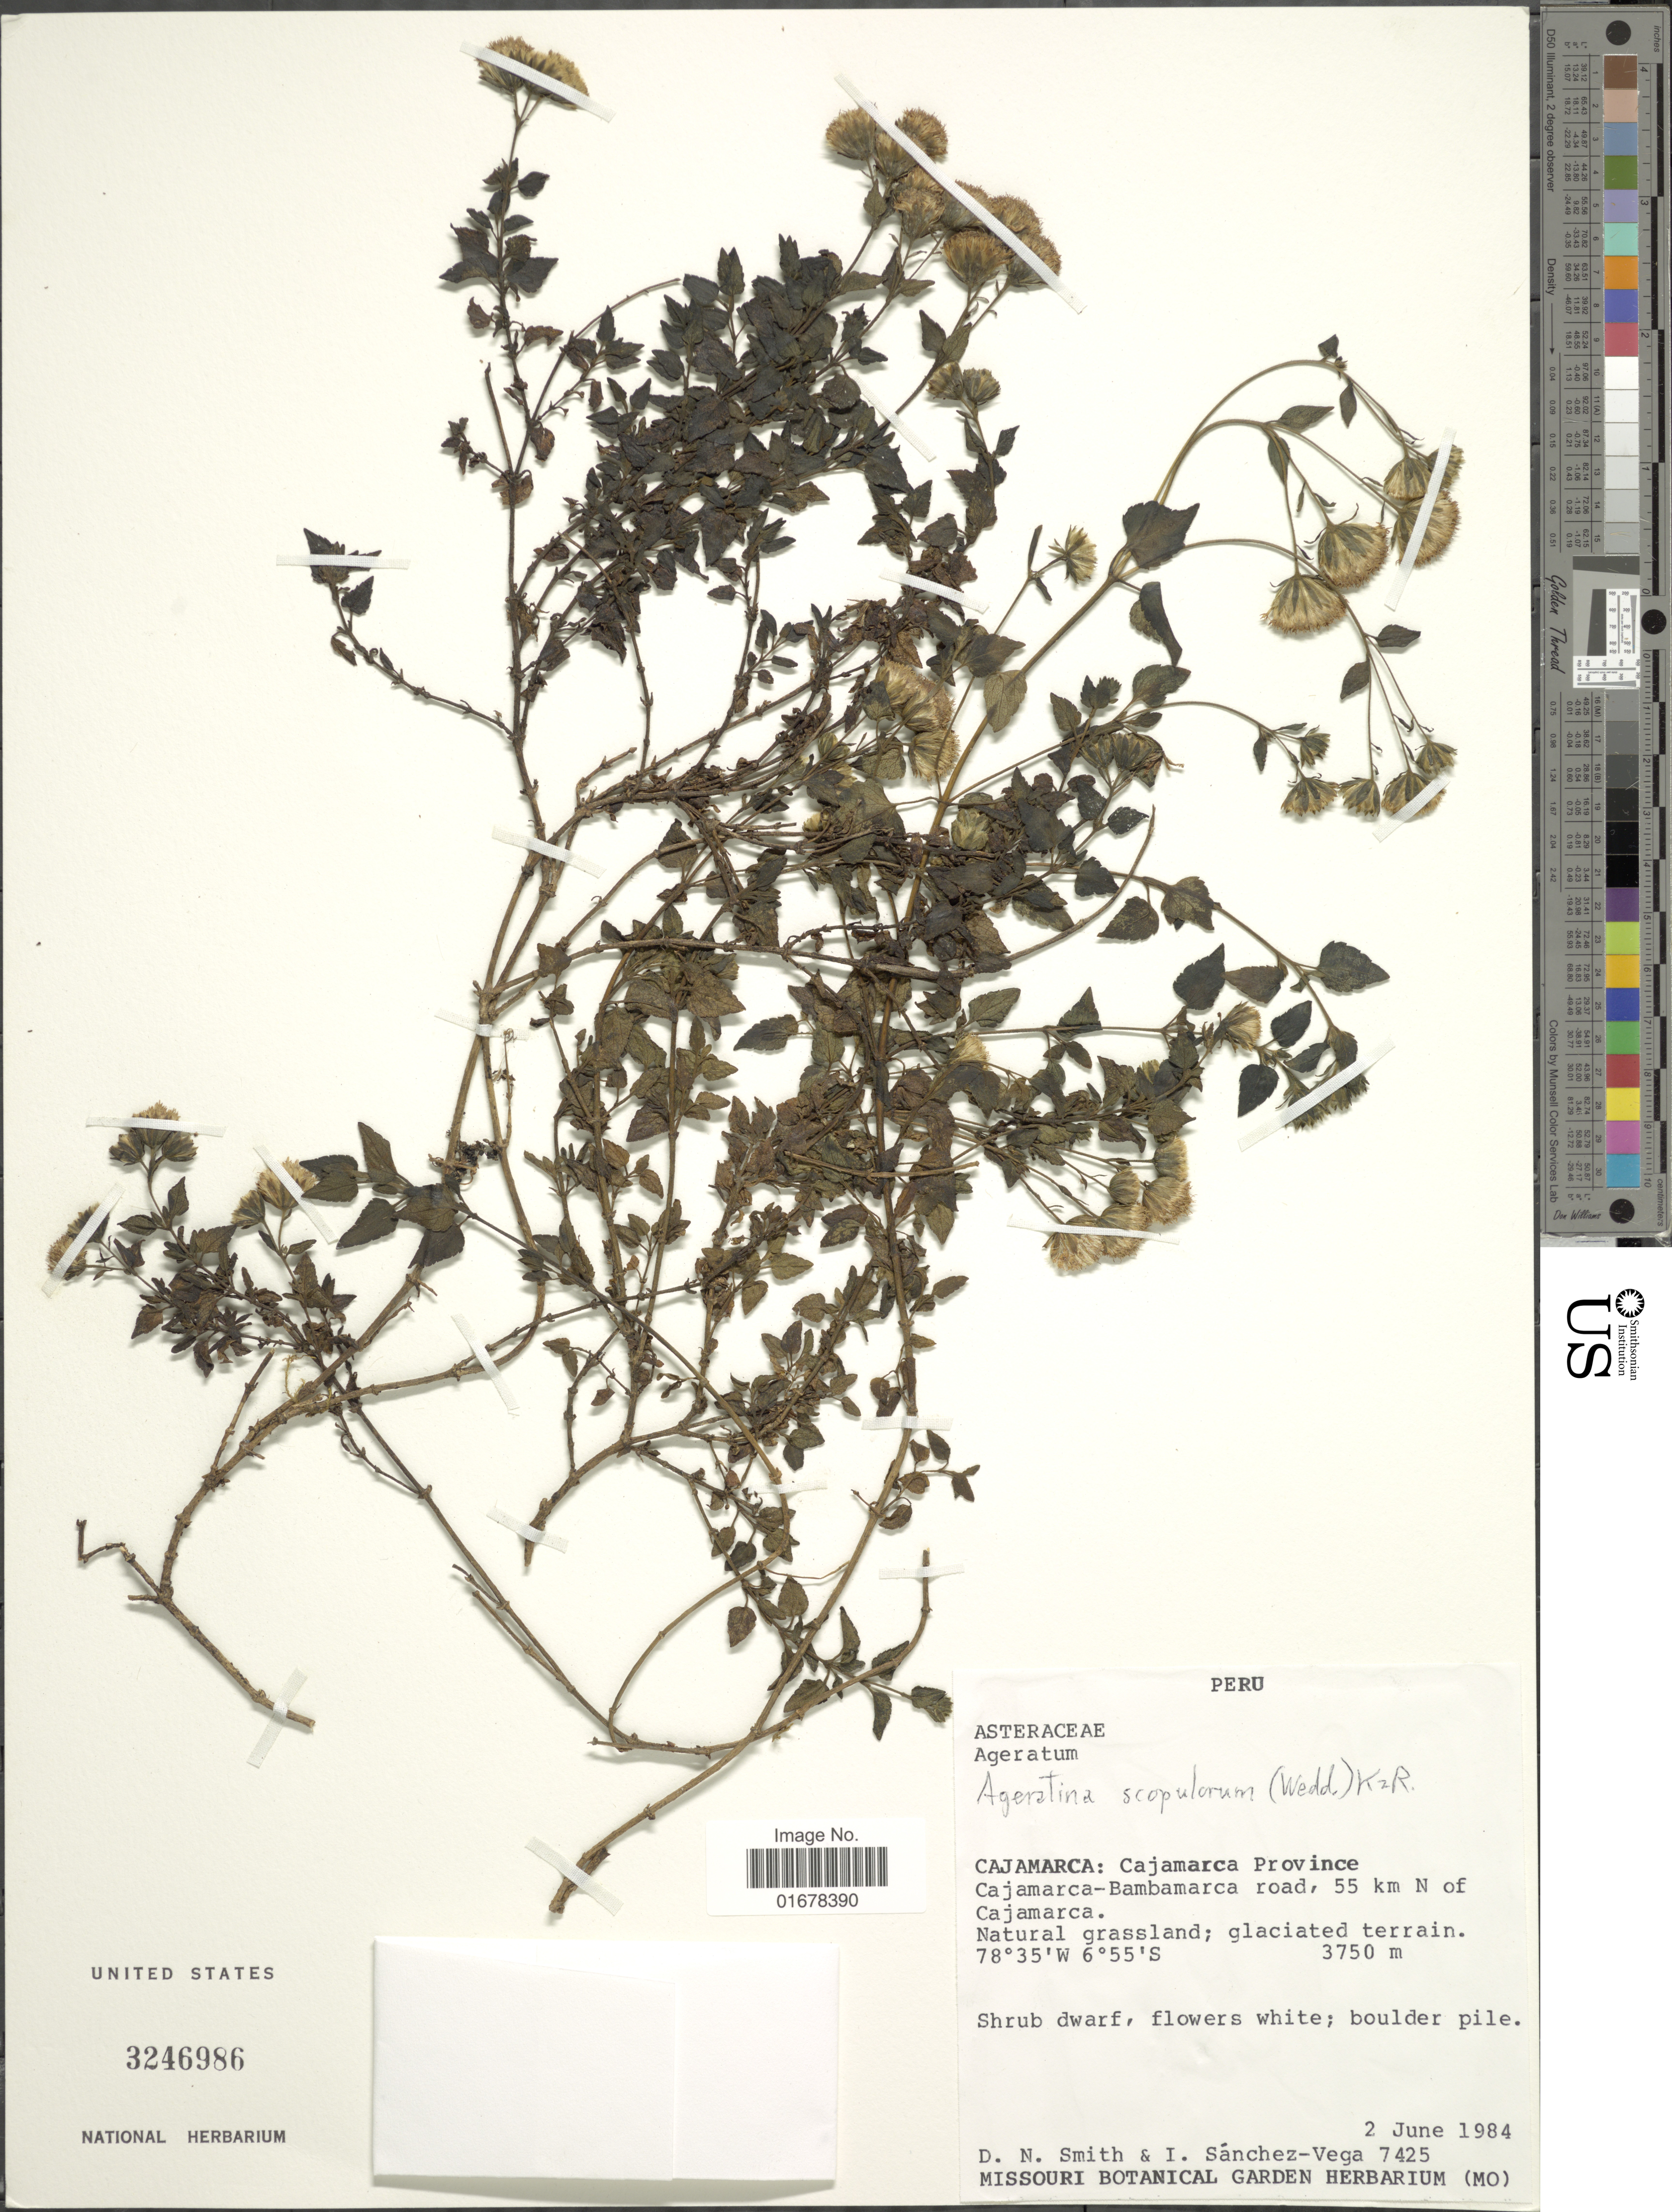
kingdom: Plantae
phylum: Tracheophyta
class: Magnoliopsida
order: Asterales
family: Asteraceae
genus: Ageratina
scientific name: Ageratina scopulorum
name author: (Wedd.) R.M. King & H. Rob.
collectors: D. Smith & I. Sánchez-Vega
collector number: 7425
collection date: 1984-06-02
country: Peru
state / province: Cajamarca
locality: Cajamarca: Cajamarca Province, Cajamarca-Bambamarca road, 55 km N of Cajamarca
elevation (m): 3750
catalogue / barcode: US 3246986